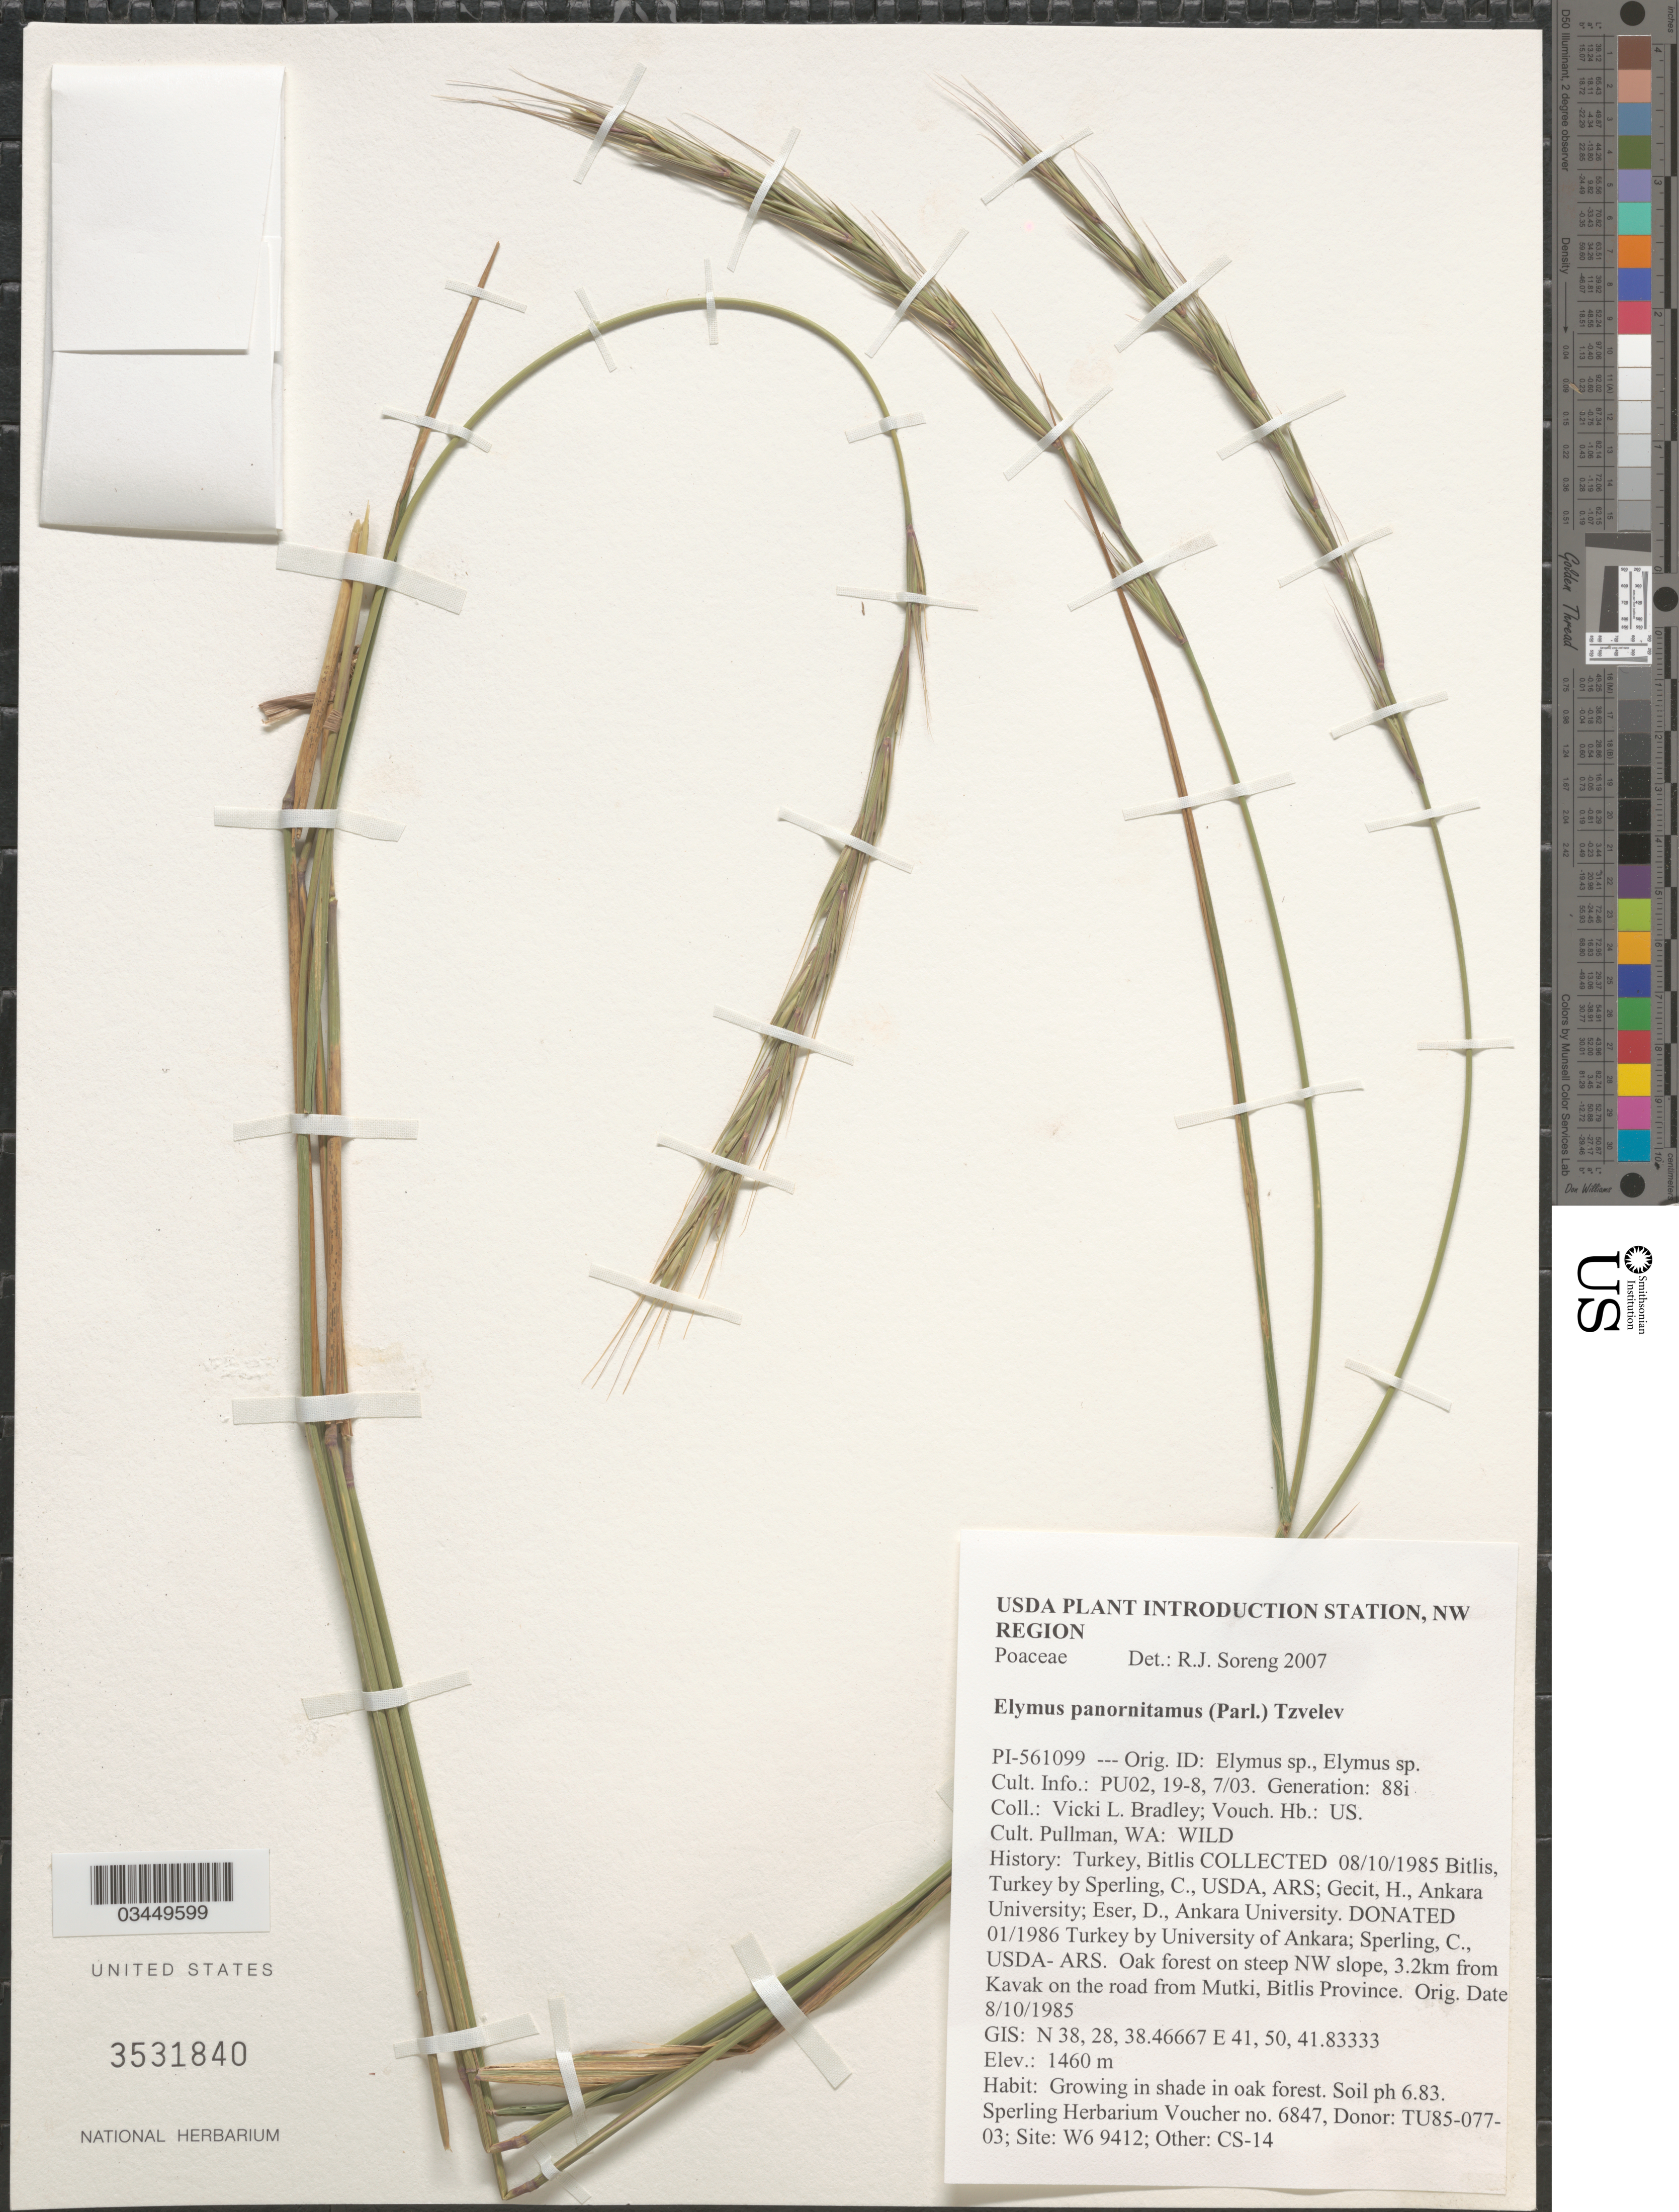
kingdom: Plantae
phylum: Tracheophyta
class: Liliopsida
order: Poales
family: Poaceae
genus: Elymus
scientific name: Elymus sp.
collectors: V. Bradley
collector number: PI-561099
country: United States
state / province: Washington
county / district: Whitman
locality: USDA Plant Introduction Station, NW Region. Pullman.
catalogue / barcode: US 3531840